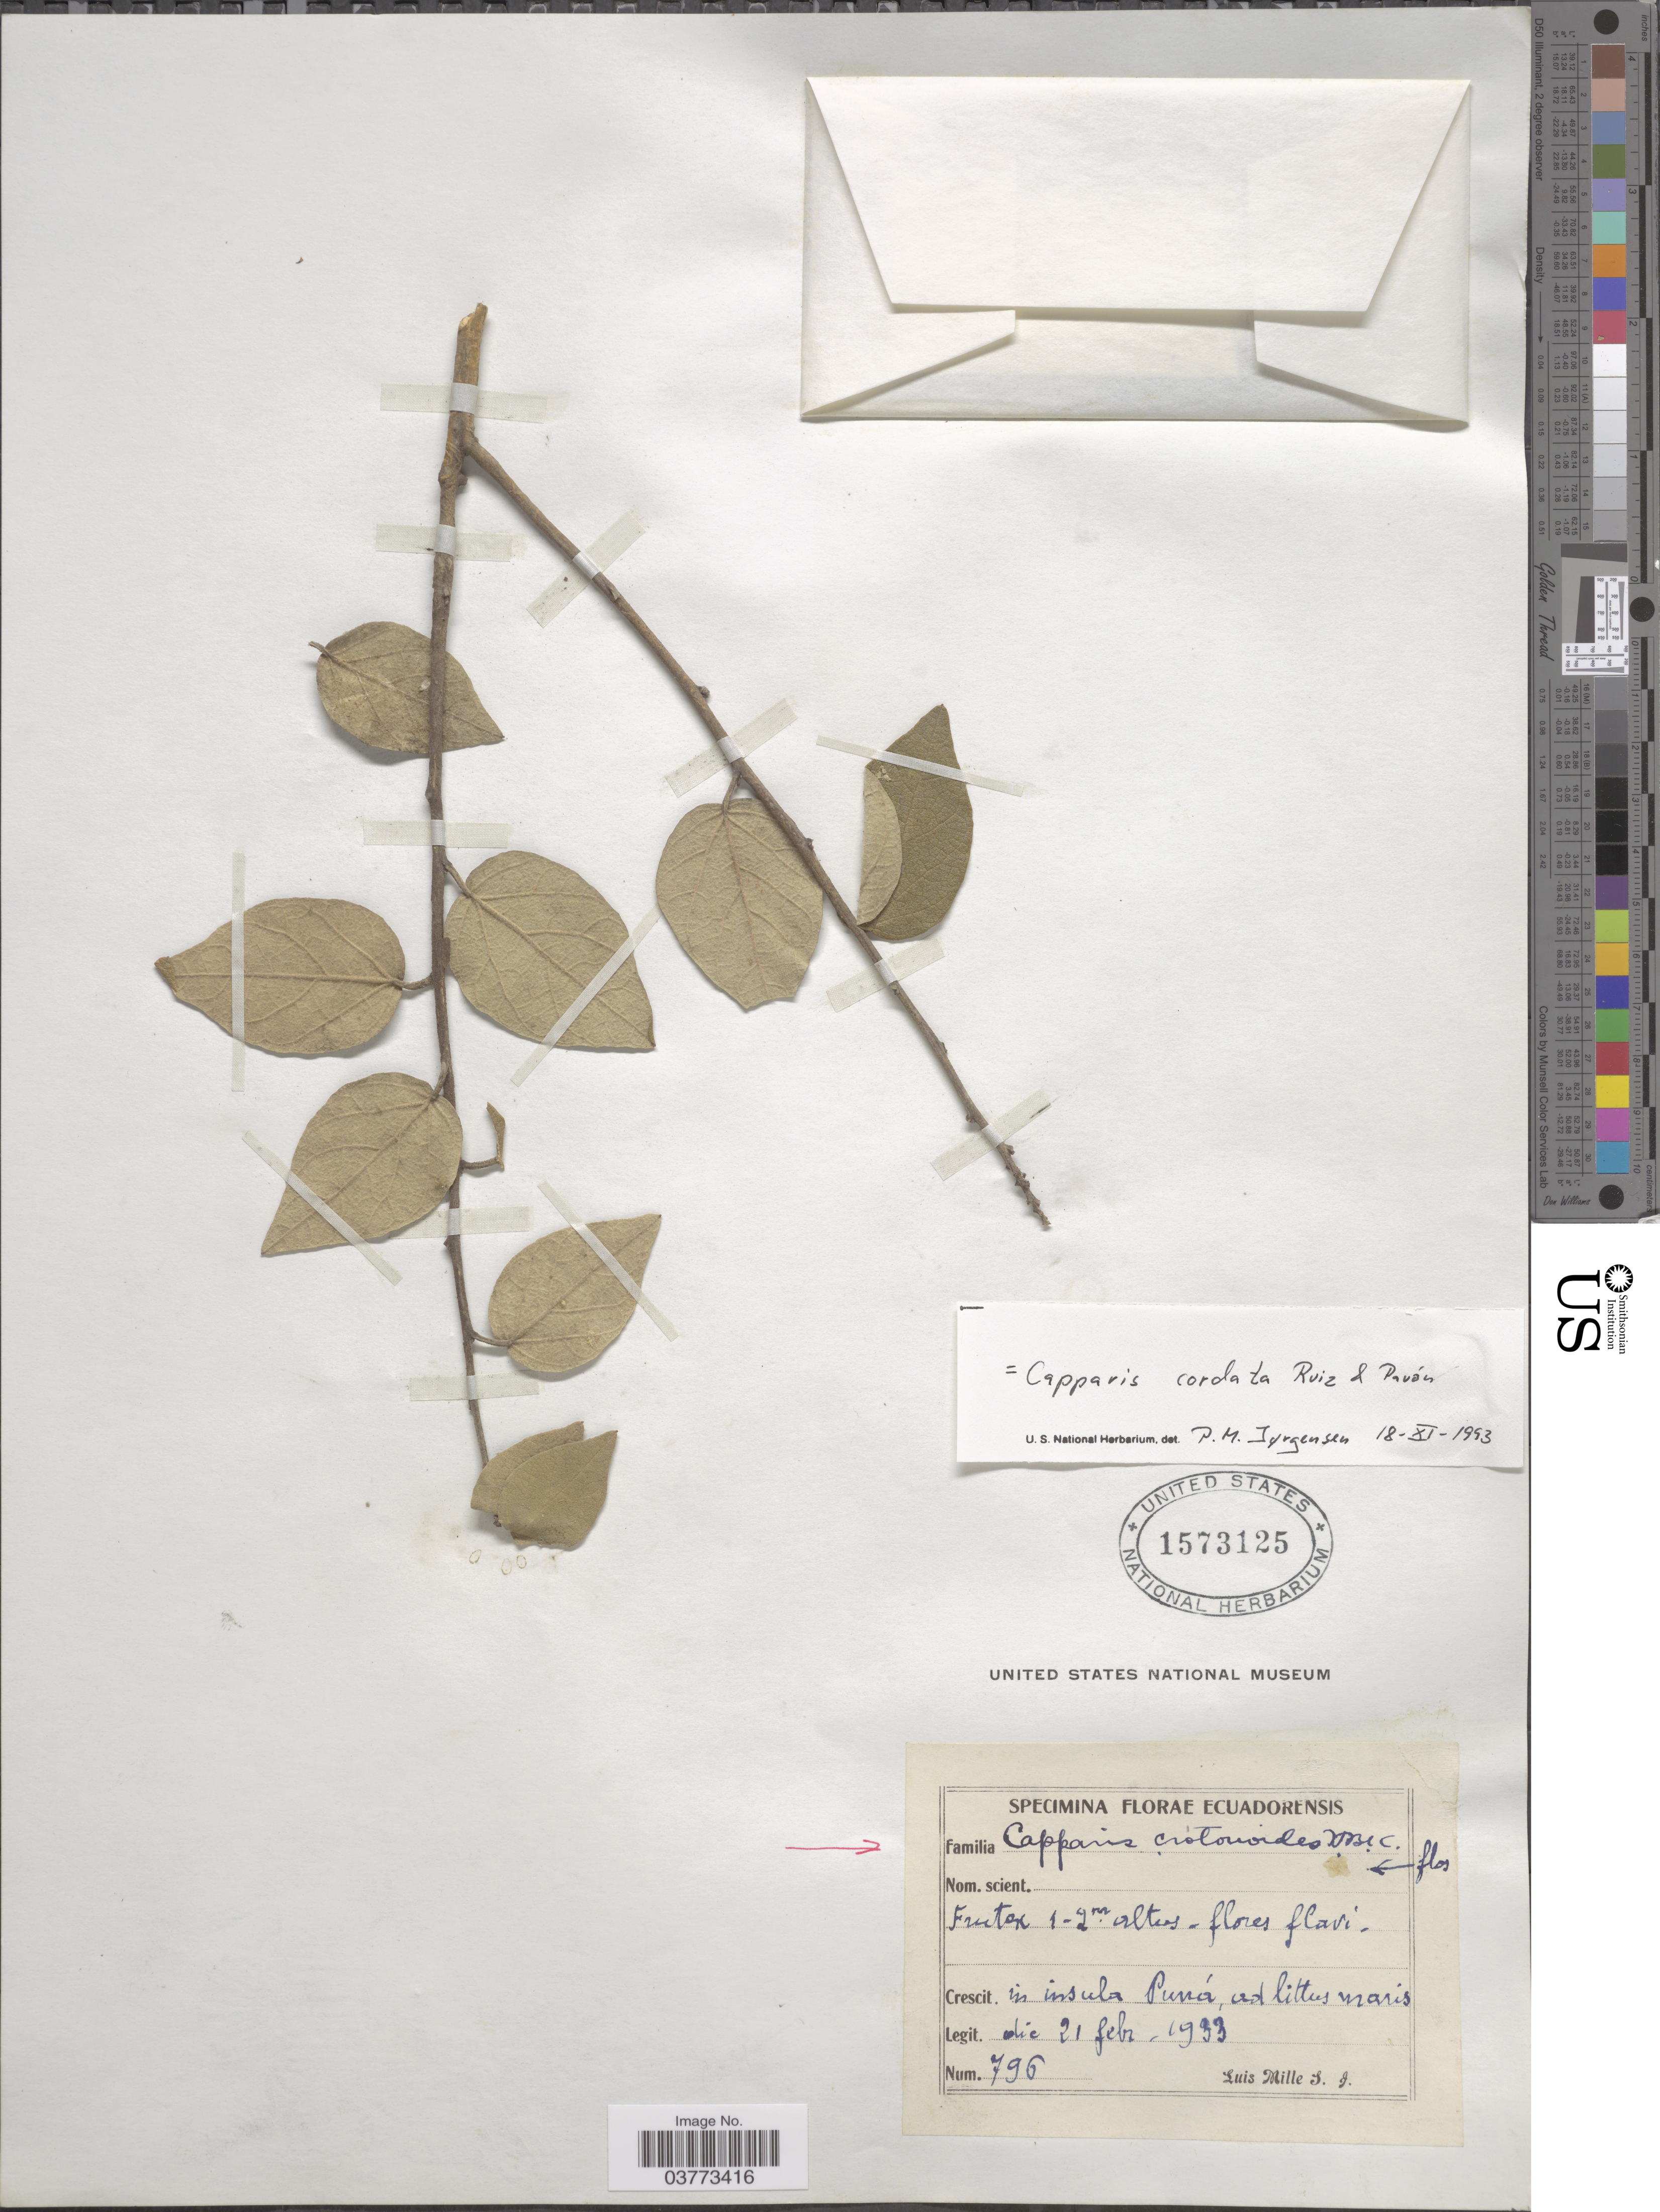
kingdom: Plantae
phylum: Tracheophyta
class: Magnoliopsida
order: Brassicales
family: Capparaceae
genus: Capparicordis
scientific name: Capparicordis crotonoides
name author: (Kunth) Iltis & Cornejo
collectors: L. Mille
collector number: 796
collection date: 1933-02-21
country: Ecuador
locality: In insula Puná, ad littus maris.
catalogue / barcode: US 1573125